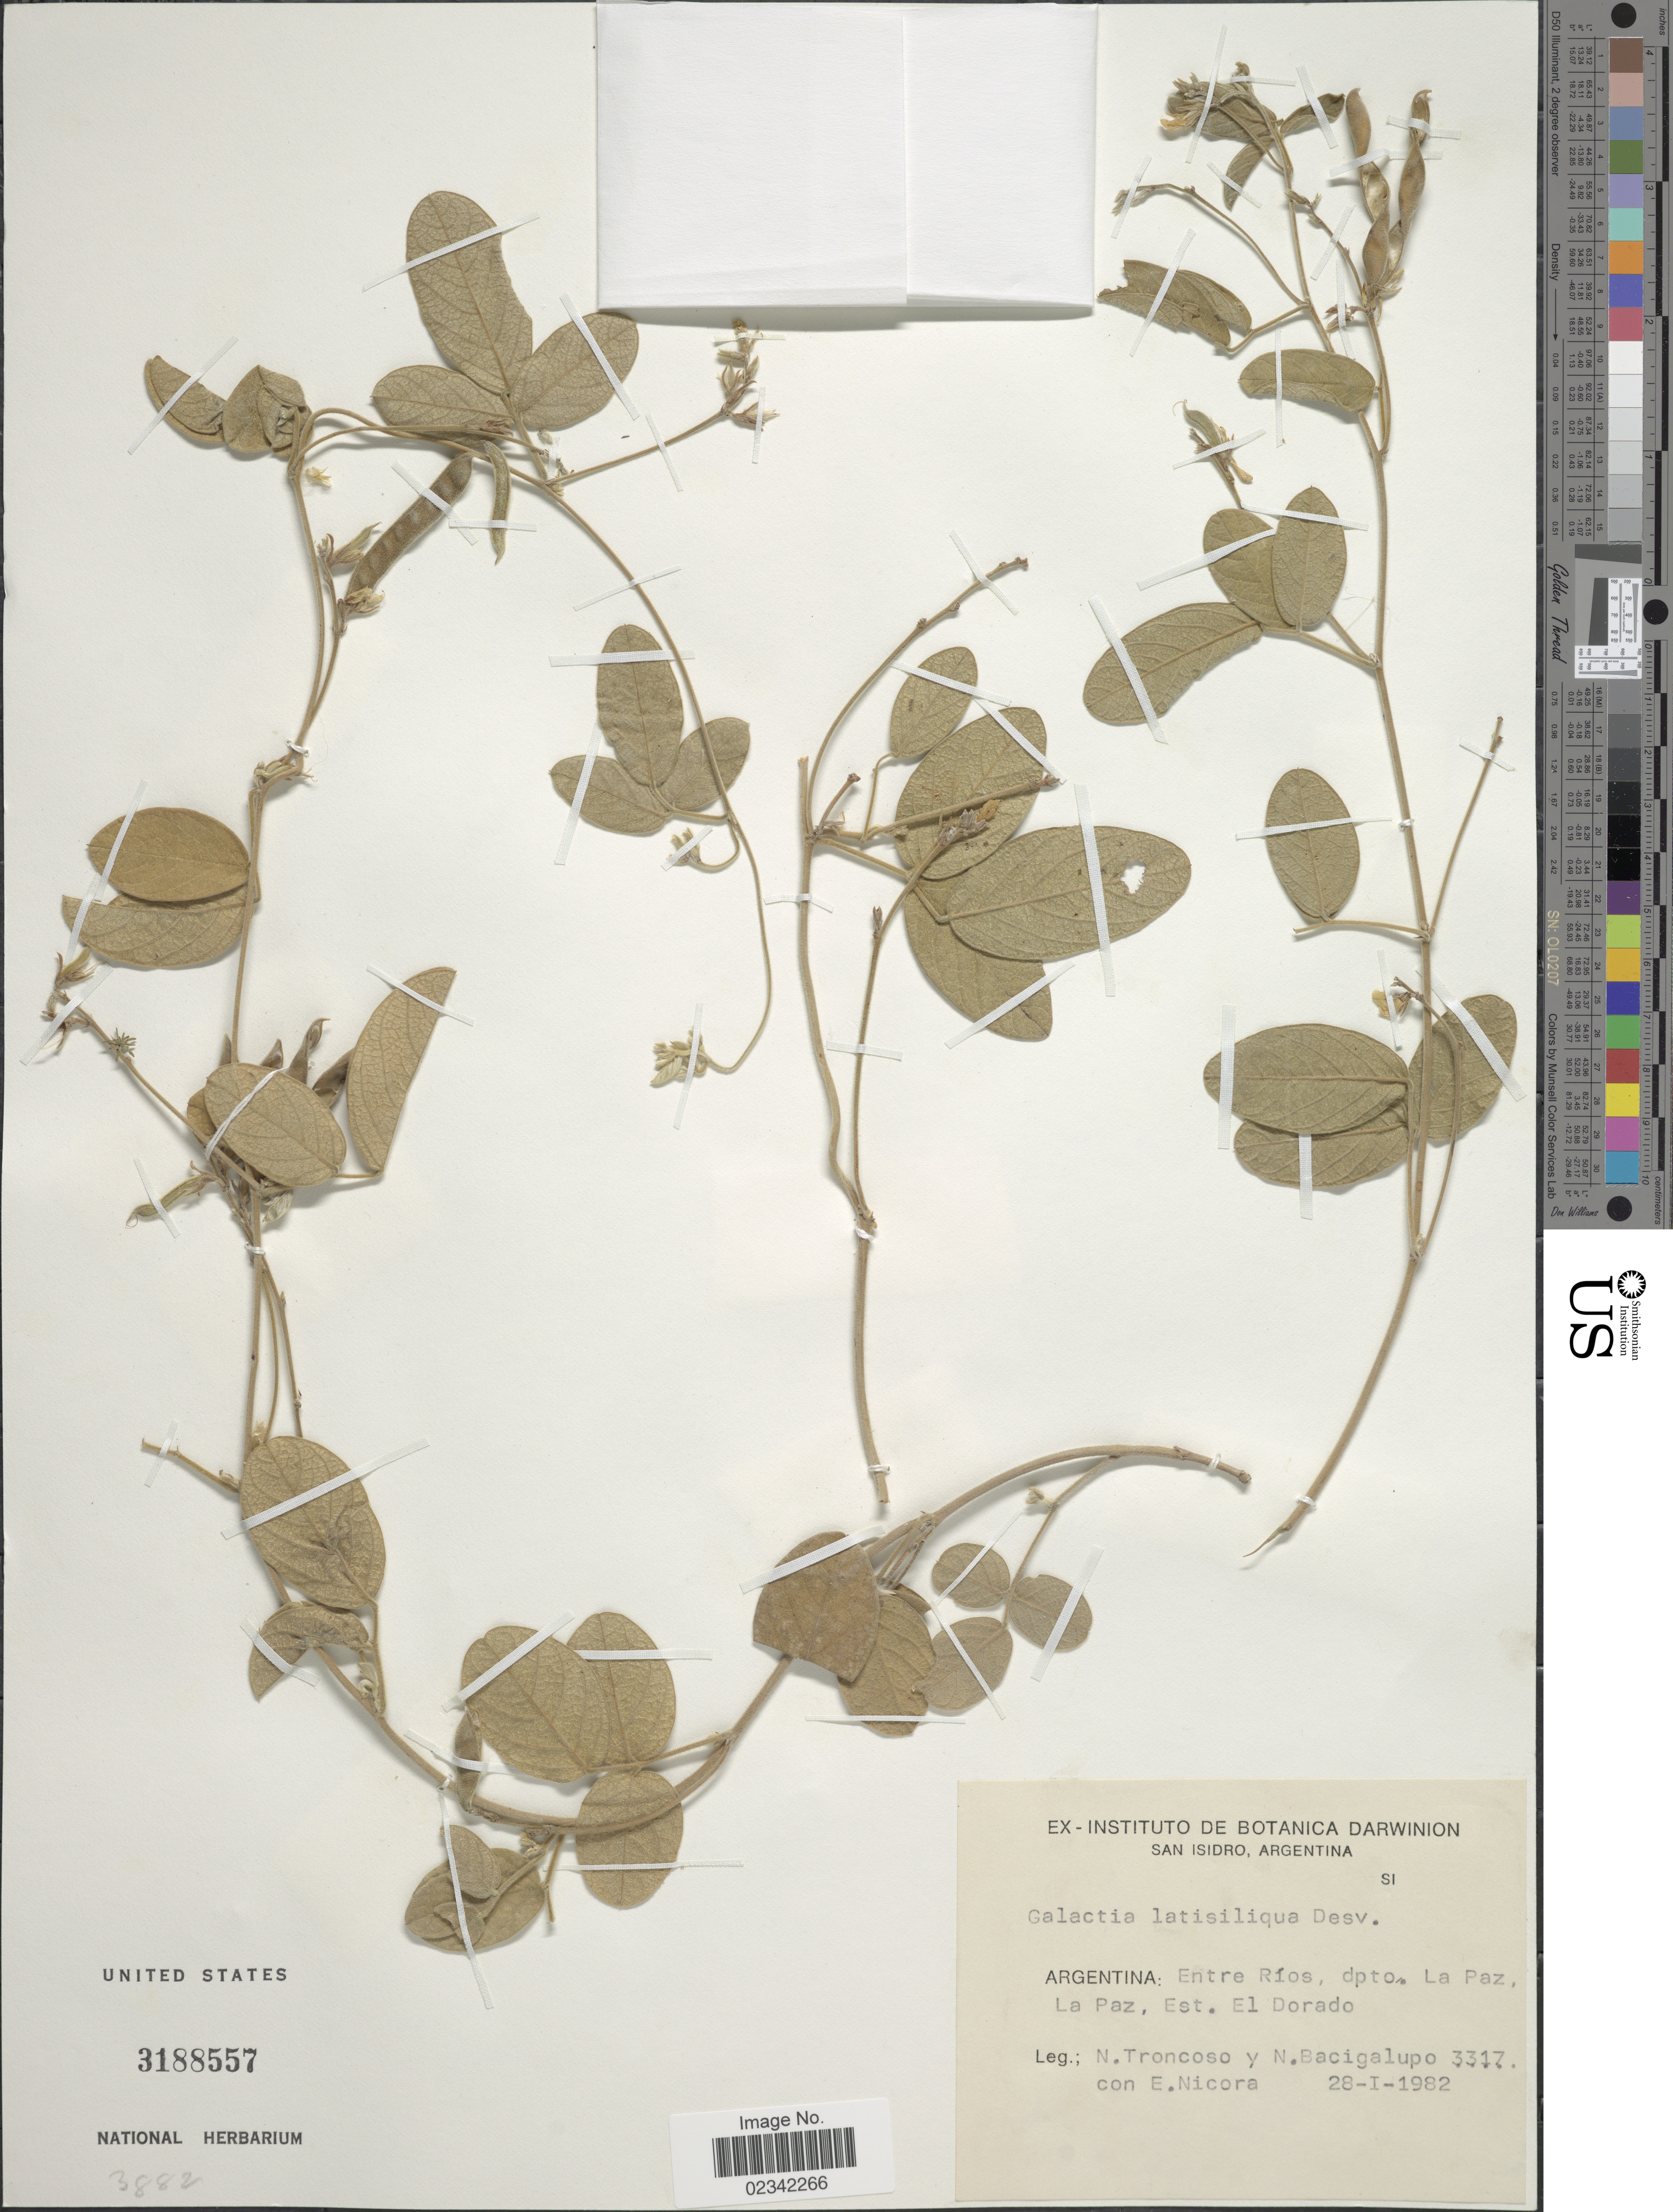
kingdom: Plantae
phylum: Tracheophyta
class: Magnoliopsida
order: Fabales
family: Fabaceae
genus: Galactia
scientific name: Galactia latisiliqua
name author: Desv.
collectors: N. Troncoso, N. M. Bacigalupo & E. Nicora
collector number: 3317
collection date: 1982-01-28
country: Argentina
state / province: Entre Rios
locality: Dpto. La Paz, La Paz, Est. El Dorado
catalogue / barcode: US 3188557